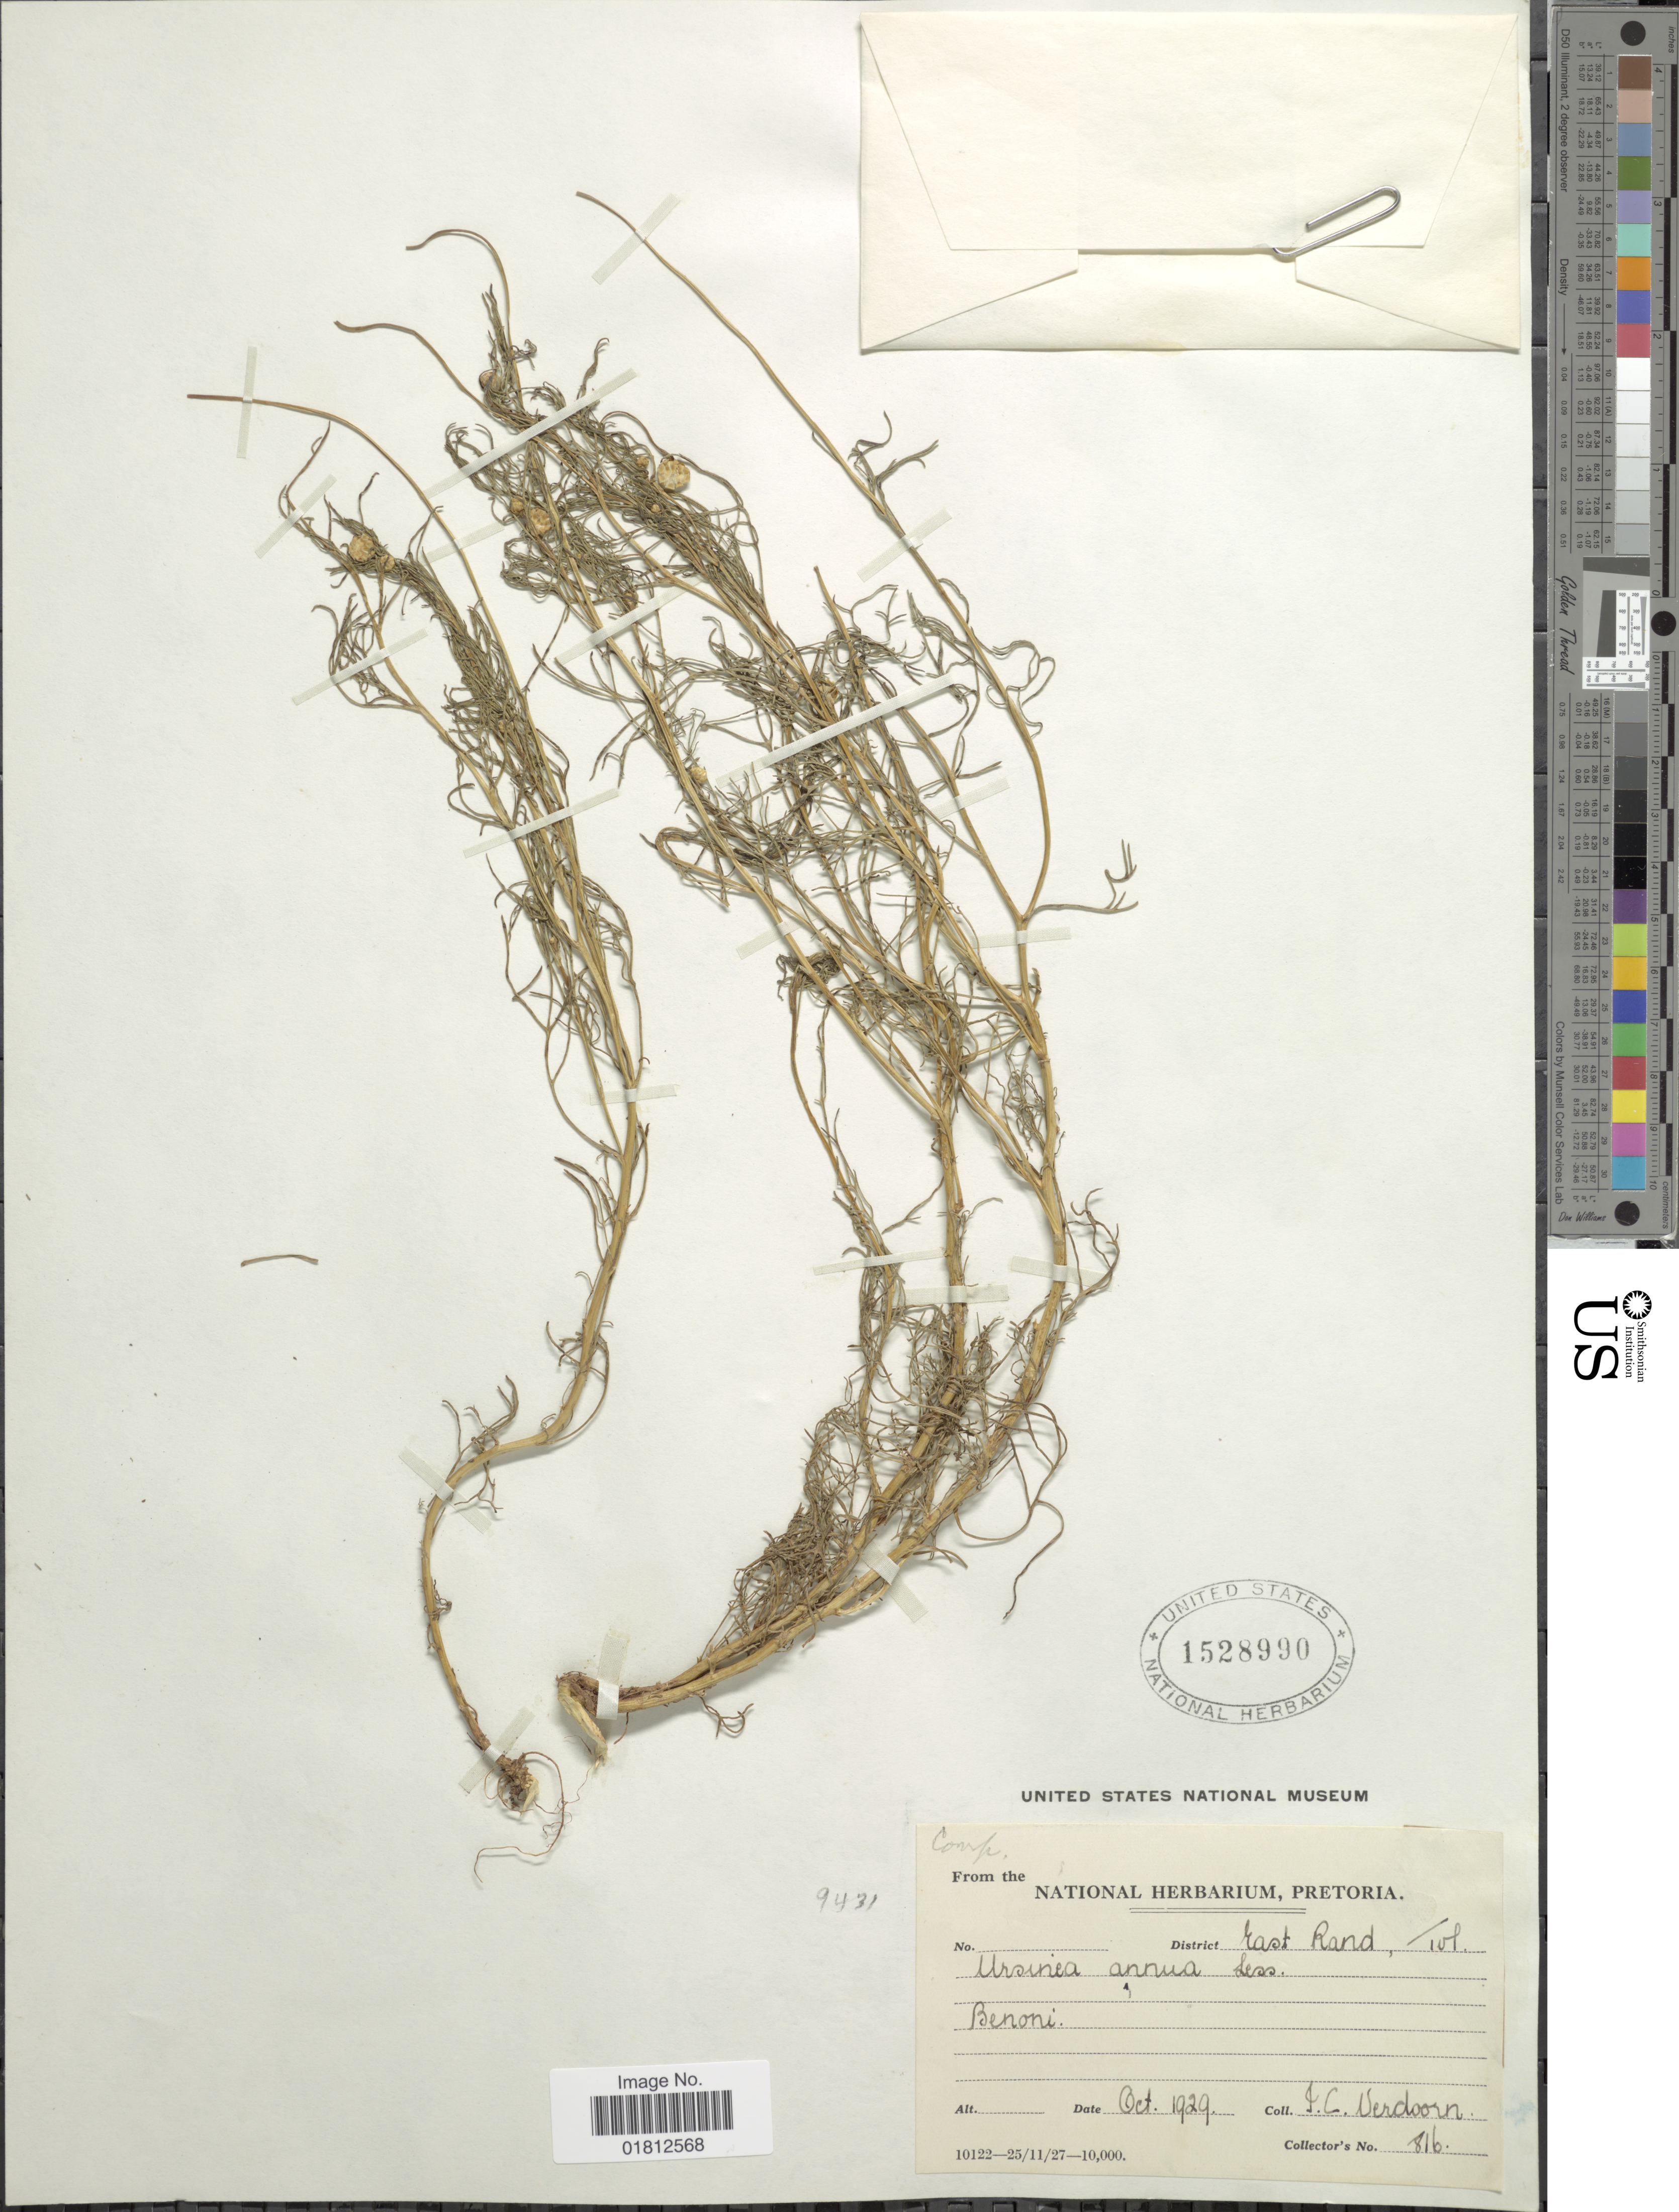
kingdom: Plantae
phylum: Tracheophyta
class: Magnoliopsida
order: Asterales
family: Asteraceae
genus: Ursinia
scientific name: Ursinia annua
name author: Less.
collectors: I. Verdoorn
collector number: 816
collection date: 1929-10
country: Micronesia, Federated States of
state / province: Truk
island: Tol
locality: District East Rand, Tol, Benoni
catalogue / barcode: US 1528990